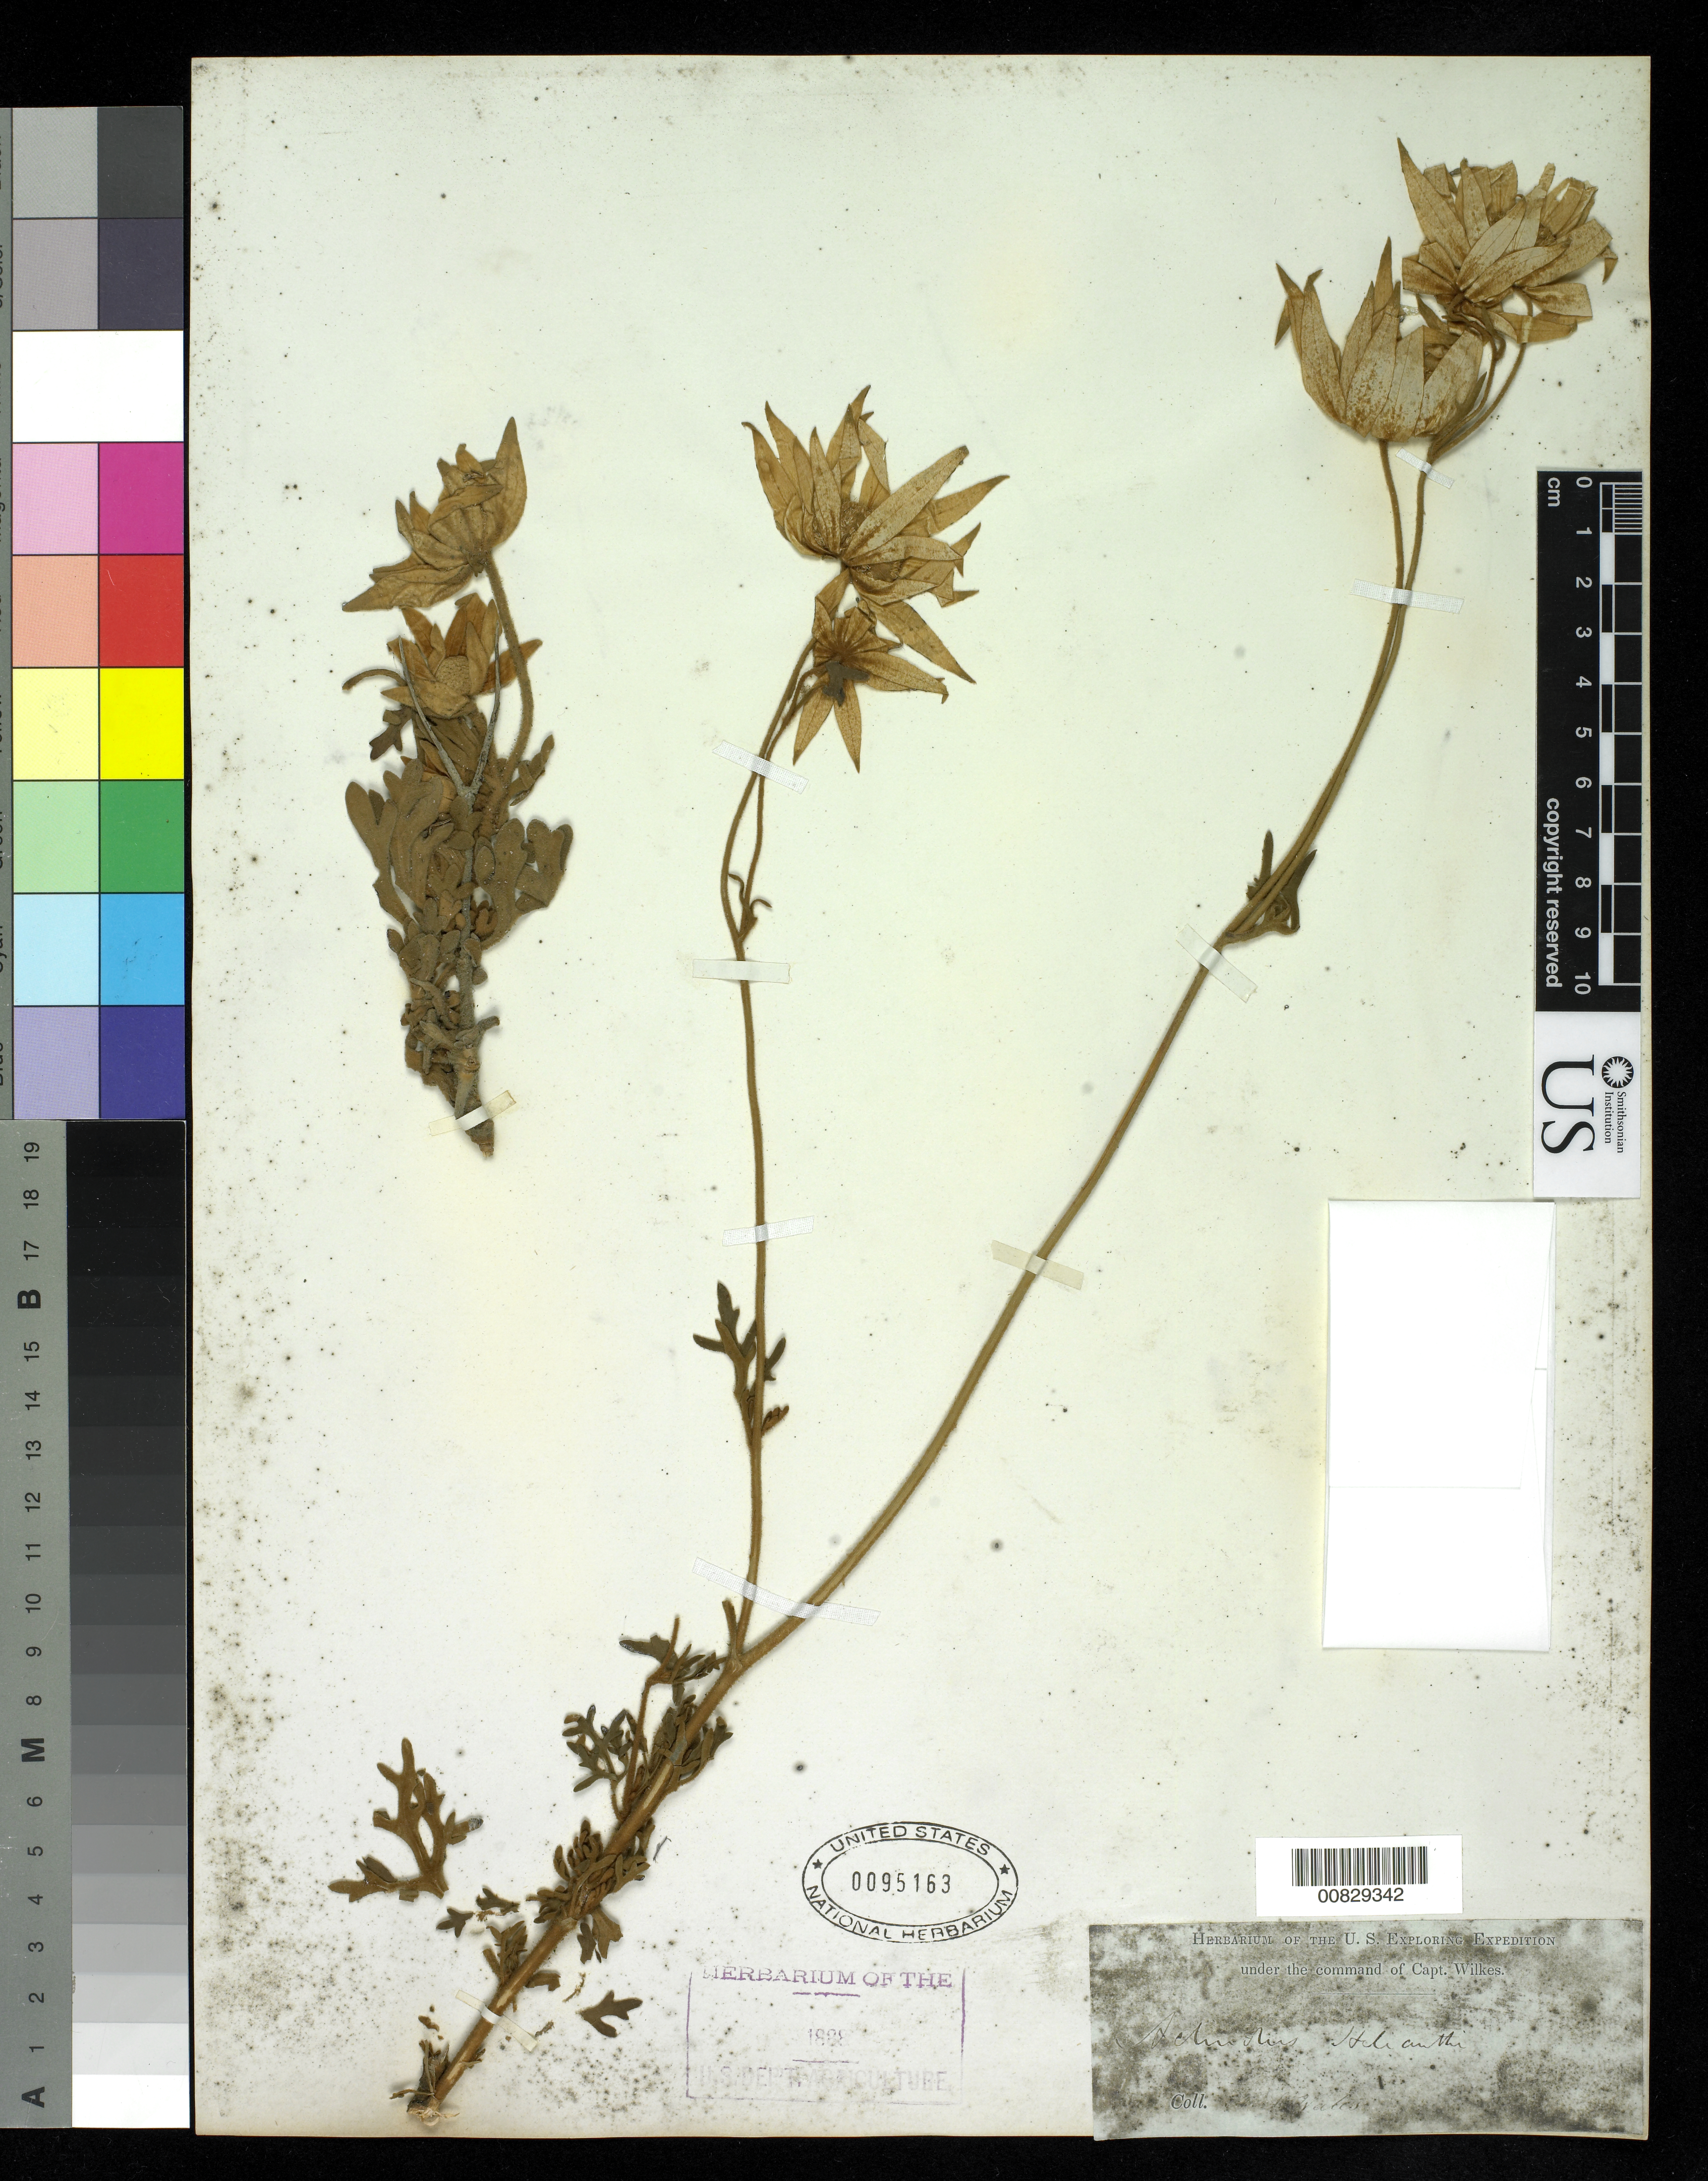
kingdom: Plantae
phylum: Tracheophyta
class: Magnoliopsida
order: Apiales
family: Apiaceae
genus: Actinotus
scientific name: Actinotus helianthi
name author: Labill.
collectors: Wilkes Explor. Exped.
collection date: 1838/1842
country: Australia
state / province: New South Wales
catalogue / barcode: US 95163